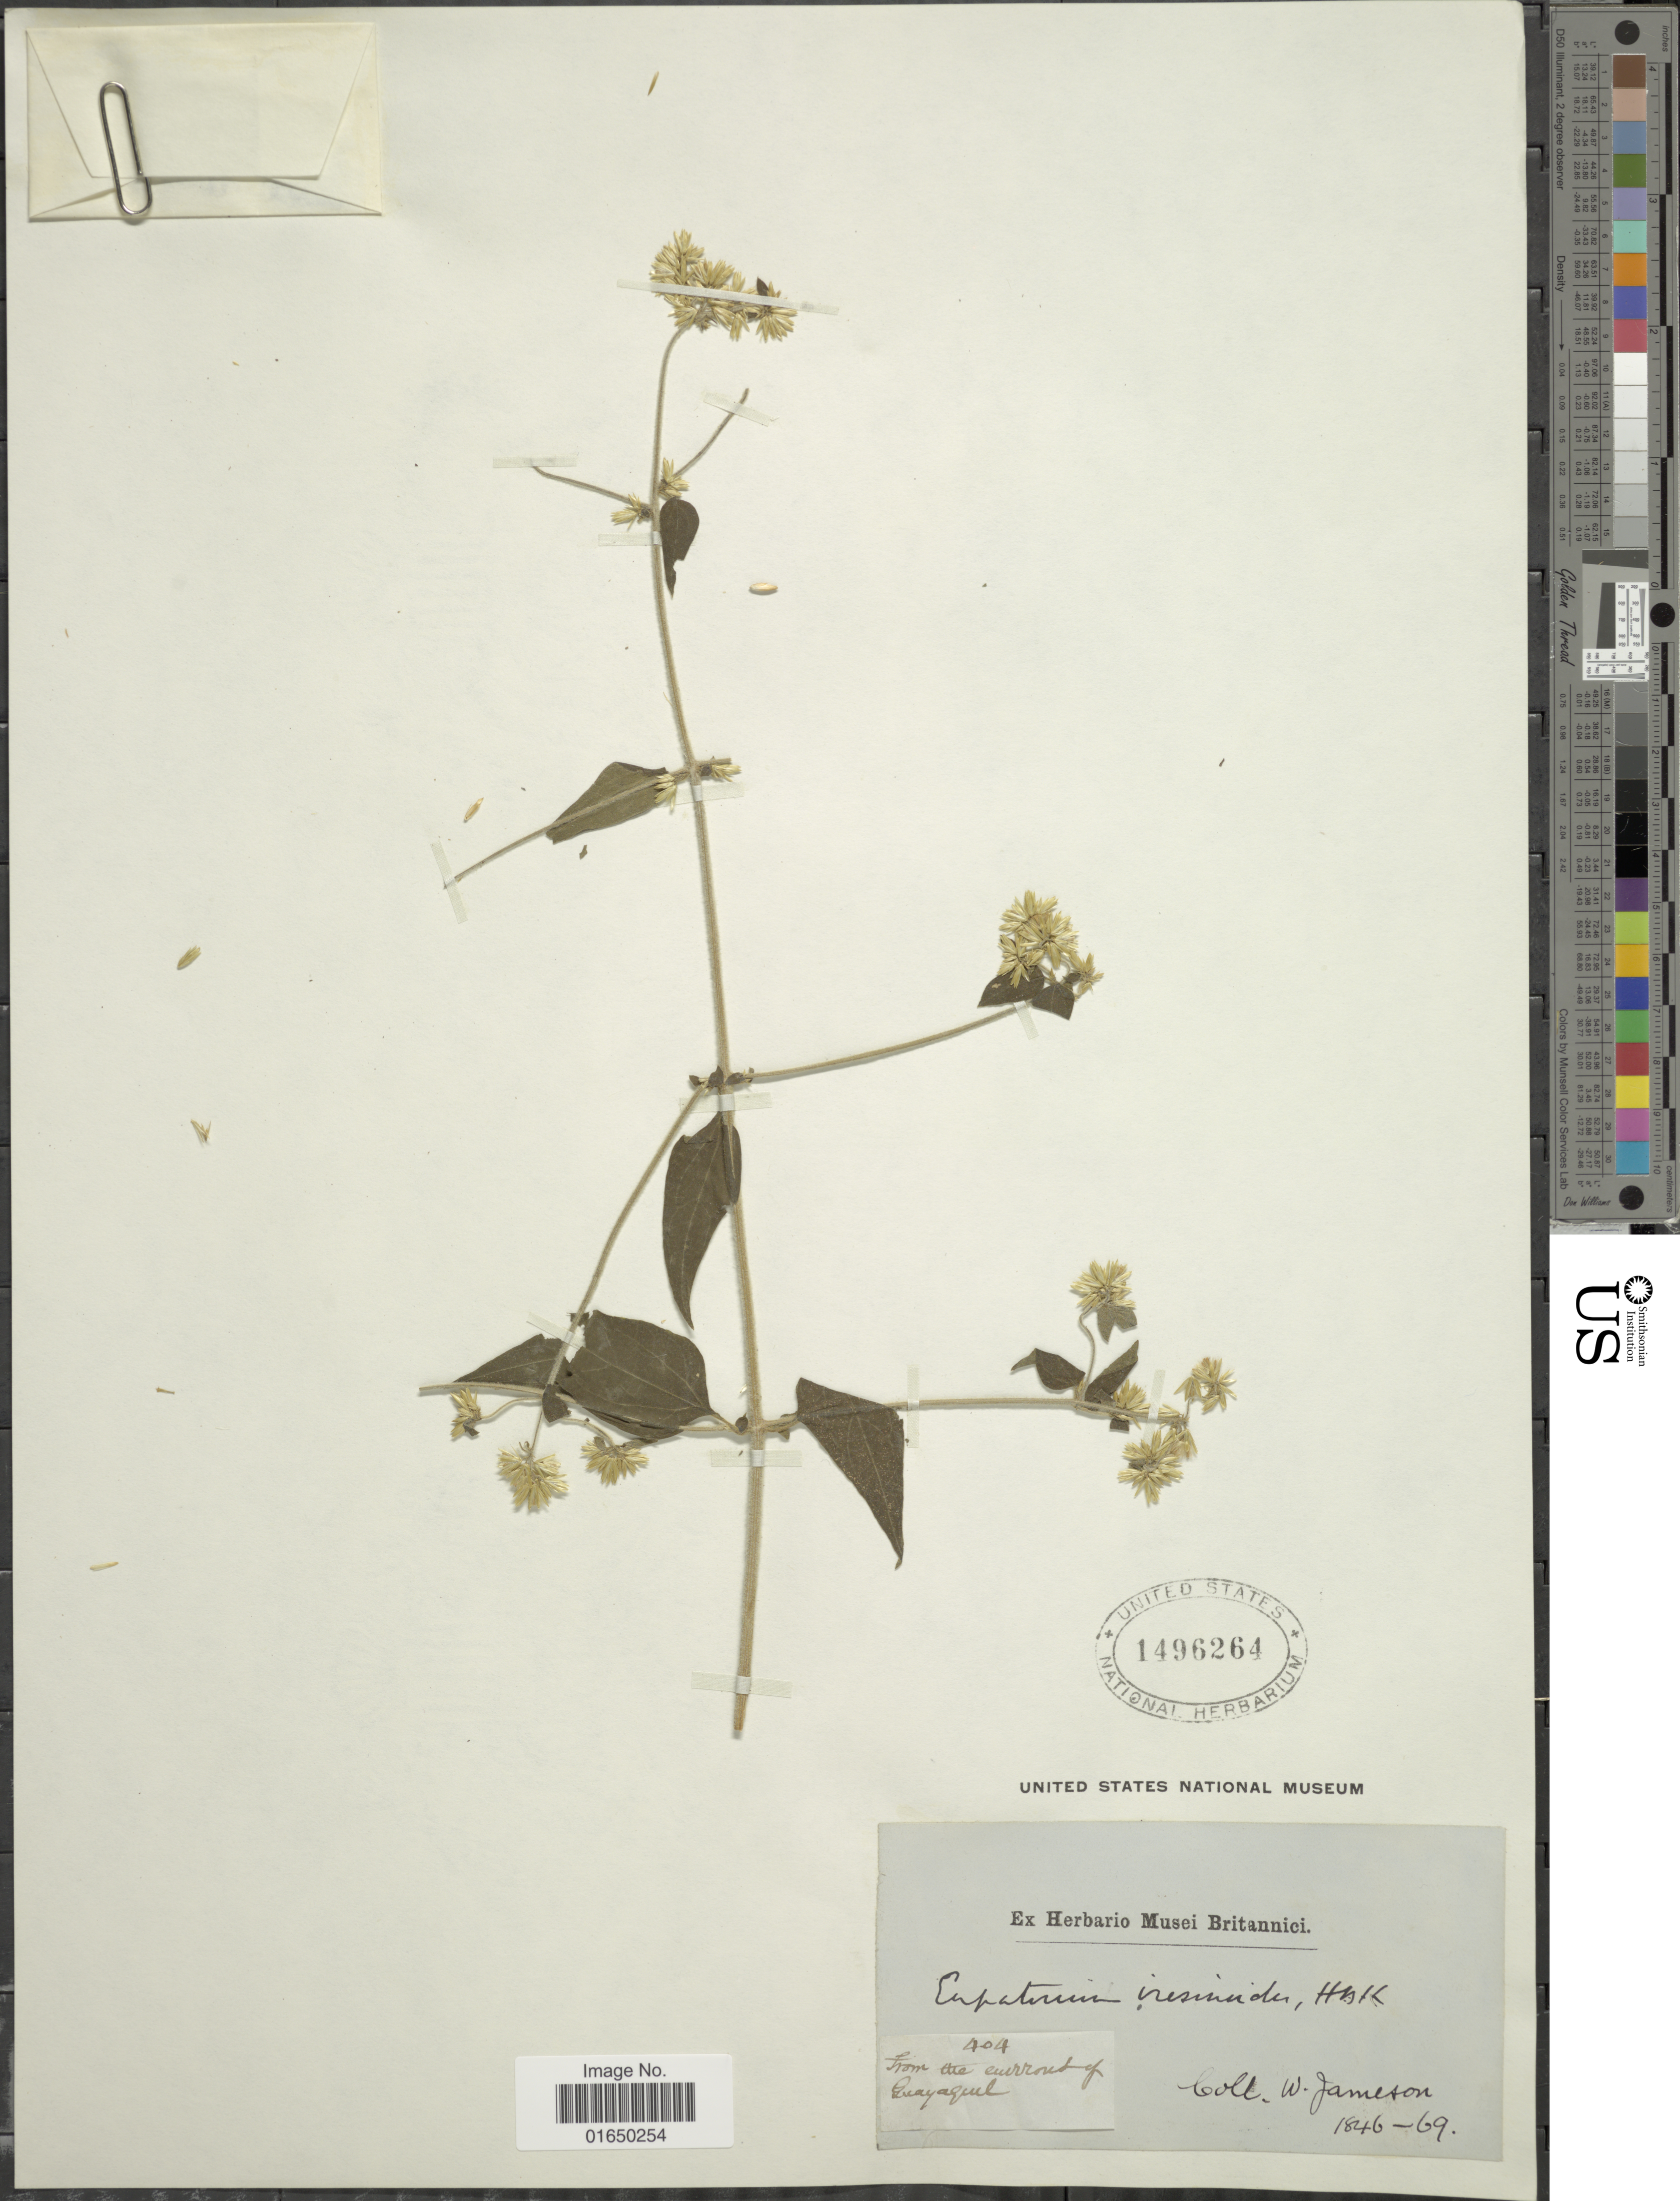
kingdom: Plantae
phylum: Tracheophyta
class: Magnoliopsida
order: Asterales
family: Asteraceae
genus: Condylidium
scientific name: Condylidium iresinoides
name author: (Kunth) R.M. King & H. Rob.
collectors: W. Jameson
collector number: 404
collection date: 1846/1869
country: Ecuador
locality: From the currant of Guayaqul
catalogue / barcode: US 1496264